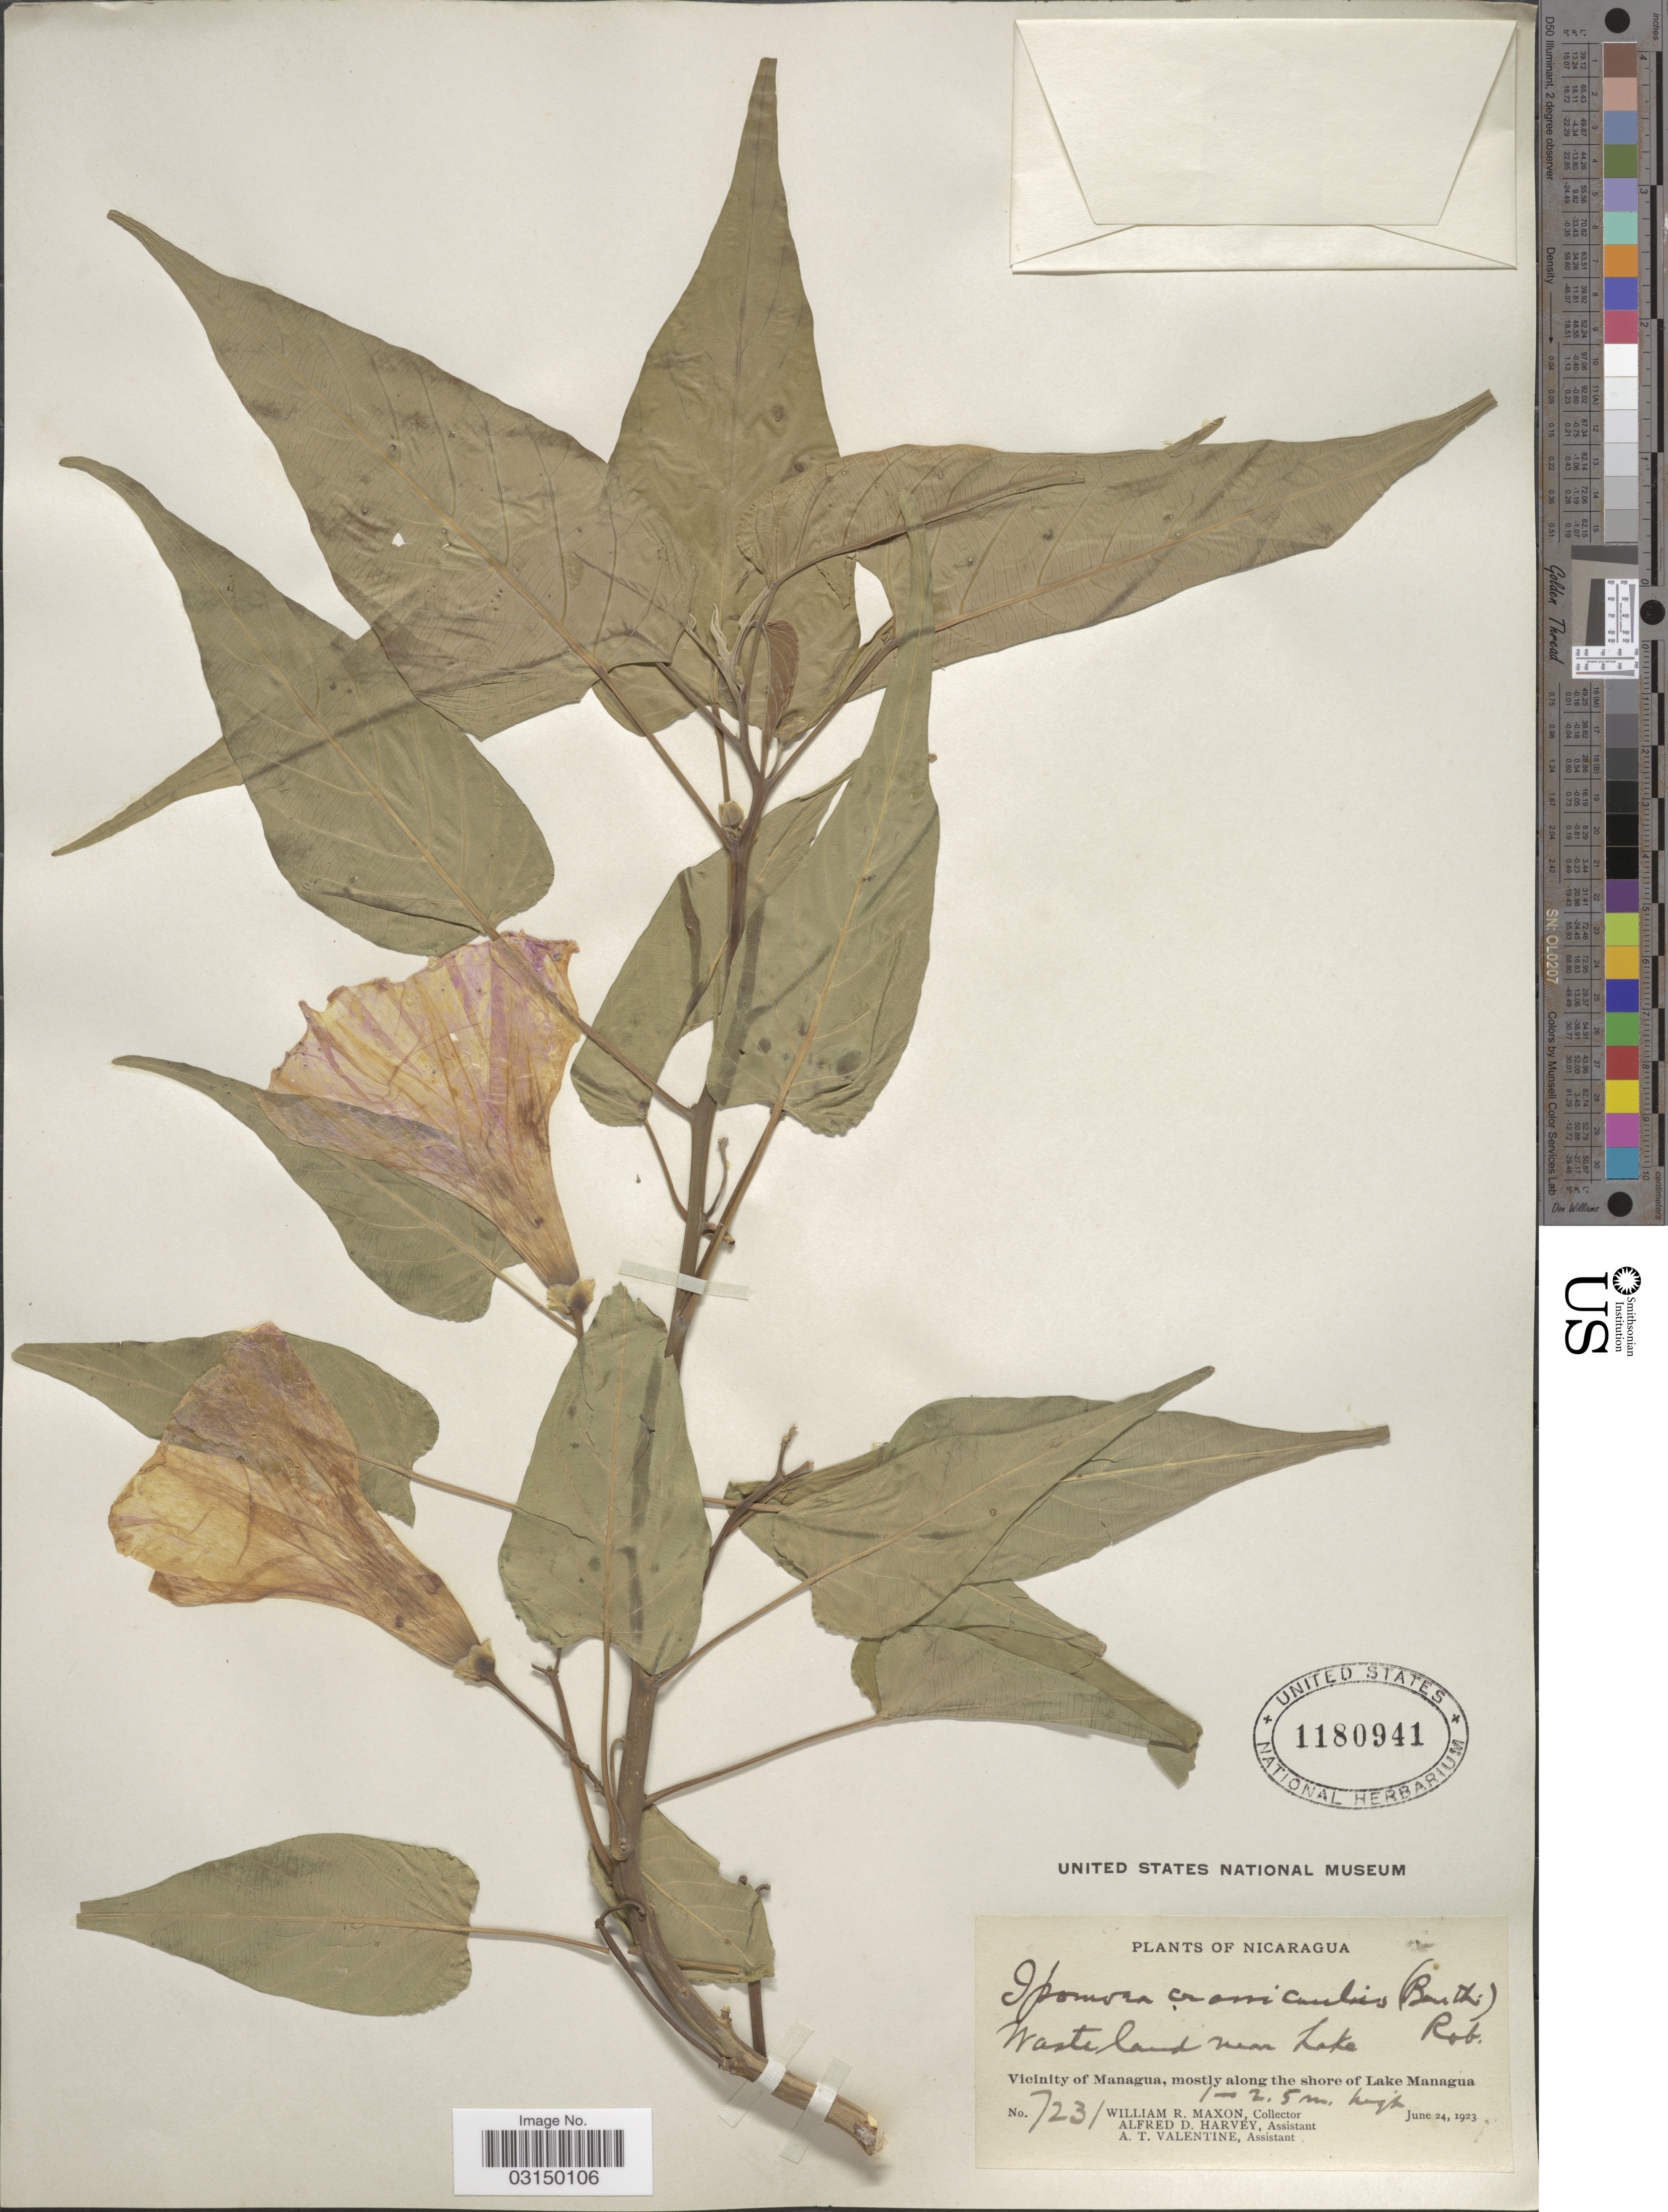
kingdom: Plantae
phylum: Tracheophyta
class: Magnoliopsida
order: Solanales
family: Convolvulaceae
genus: Ipomoea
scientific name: Ipomoea carnea subsp. fistulosa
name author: (Mart. ex Choisy) D.F. Austin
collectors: W. R. Maxon, A. D. Harvey & A. Valentine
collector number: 7231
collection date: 1923-06-24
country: Nicaragua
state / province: Managua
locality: Vicinity of Managua, mostly along the shore of Lake Managua.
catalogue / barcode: US 1180941